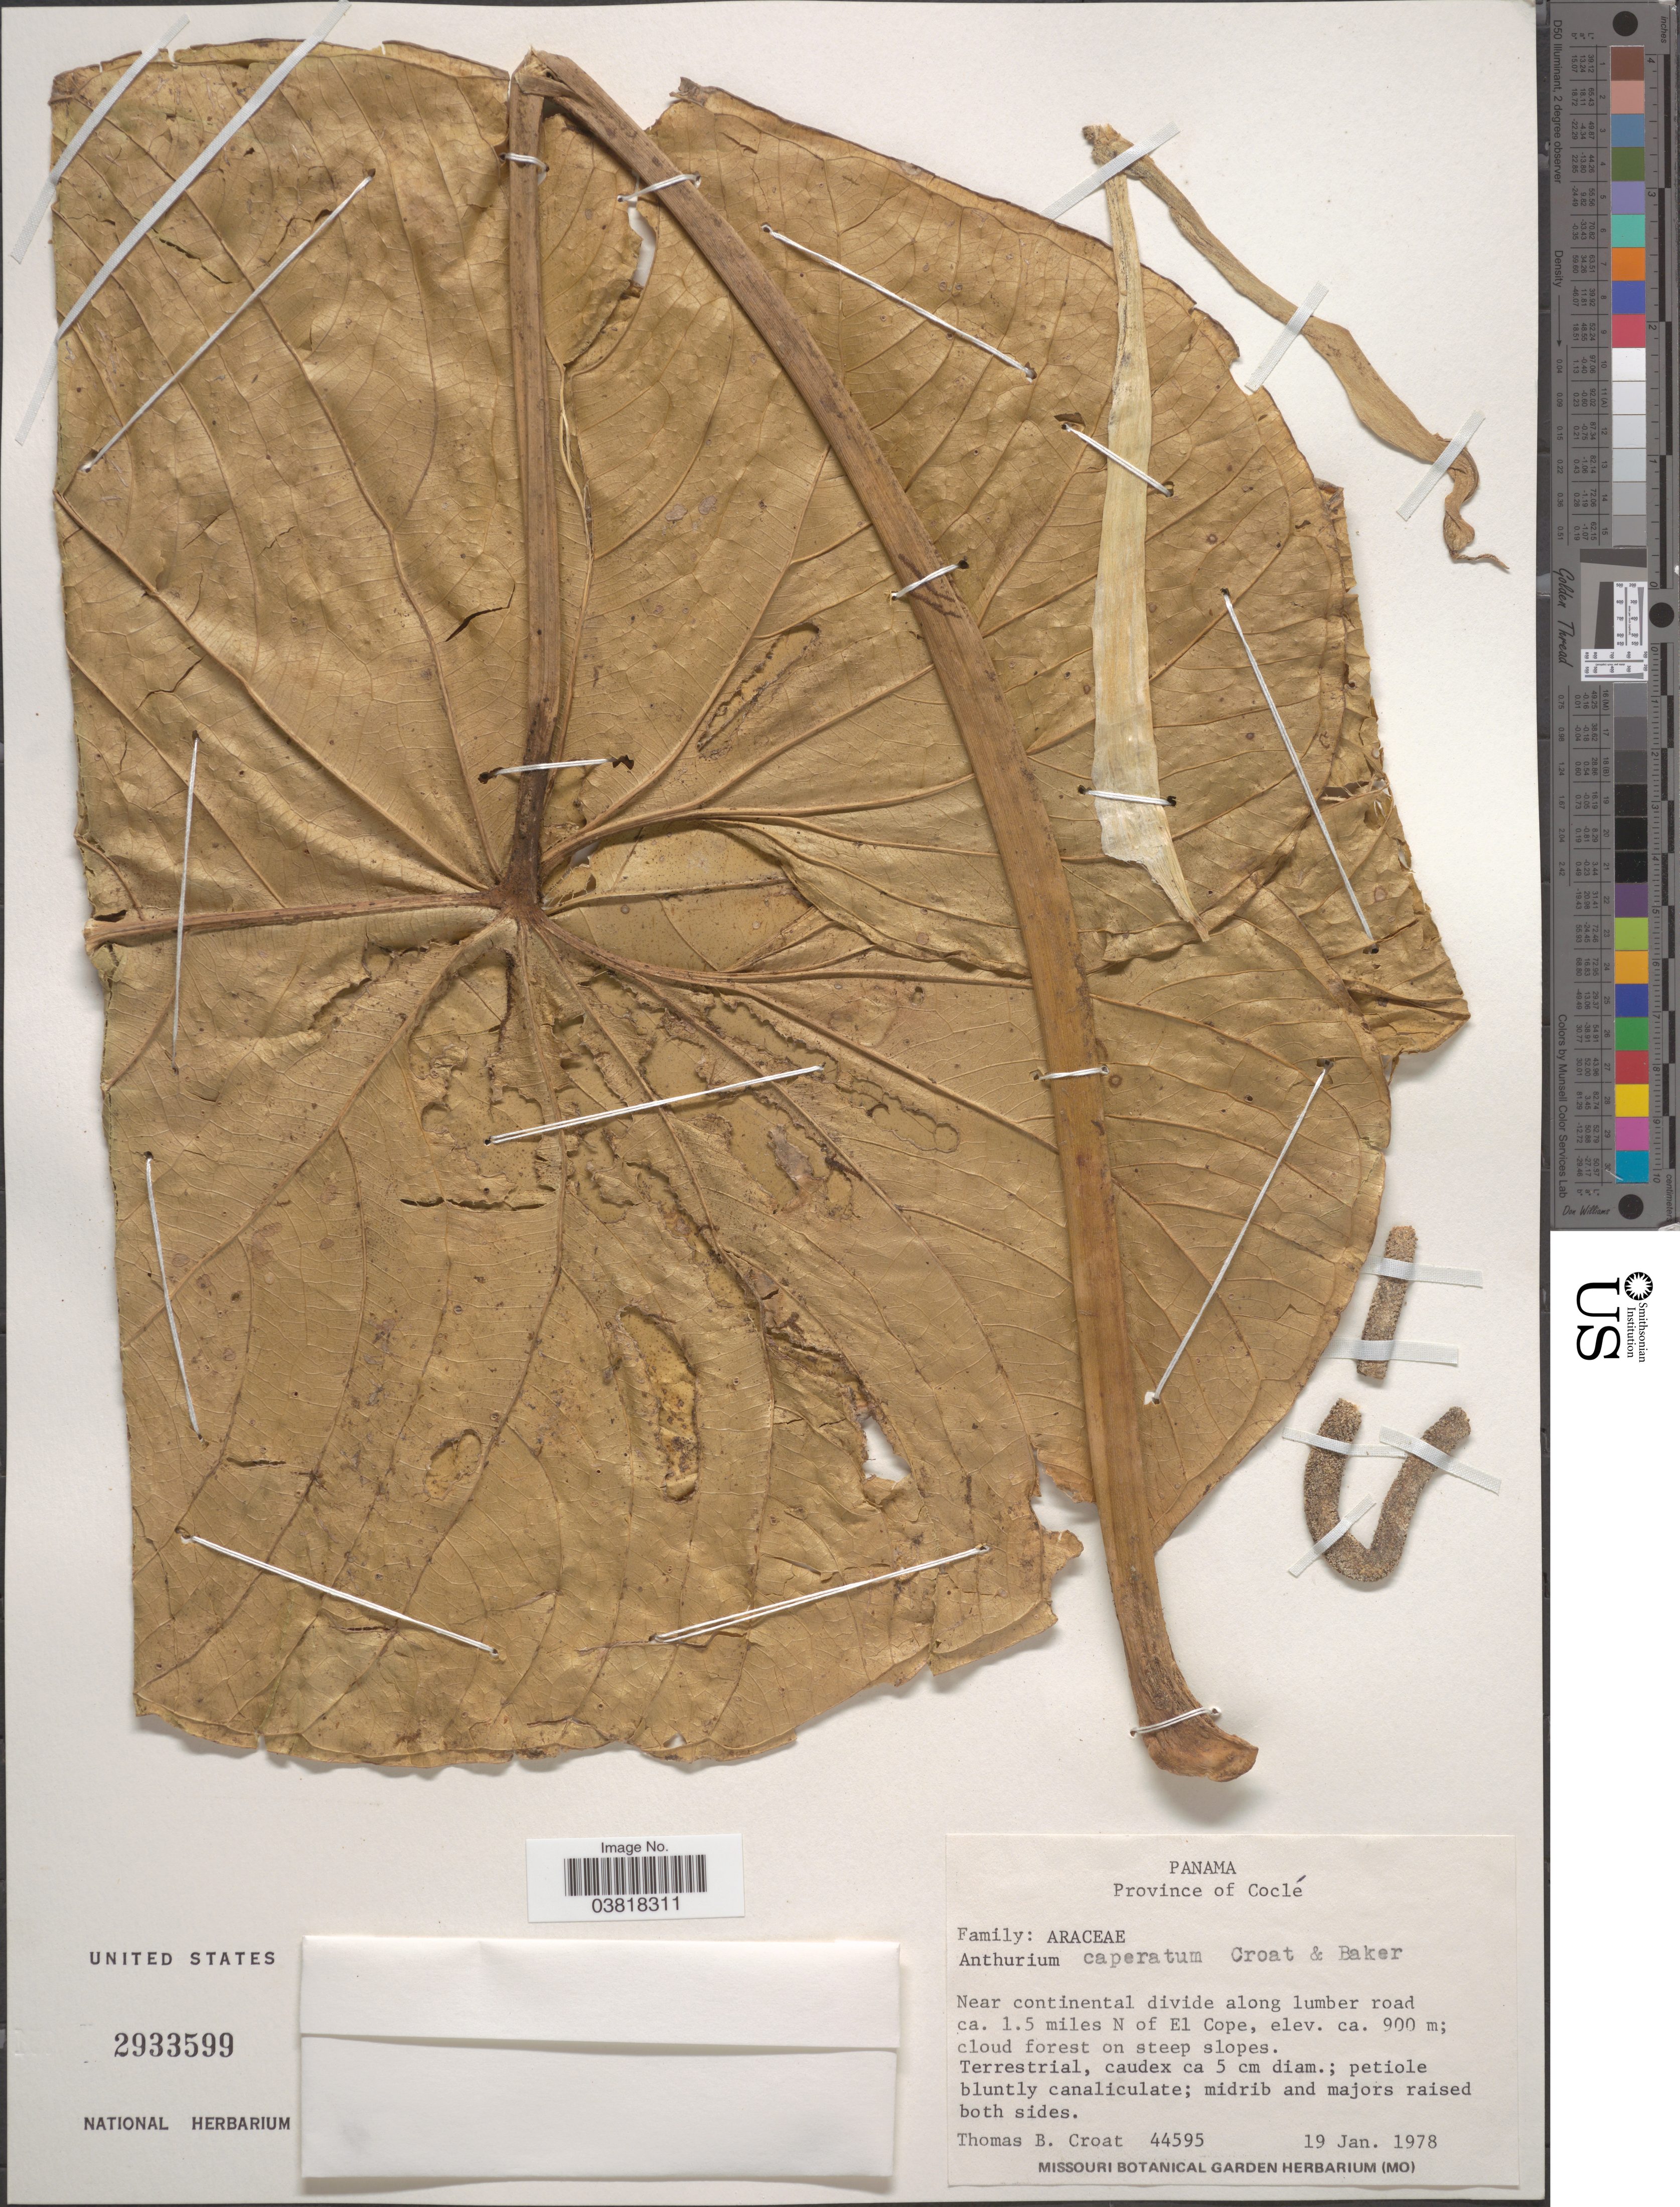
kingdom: Plantae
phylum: Tracheophyta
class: Liliopsida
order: Alismatales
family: Araceae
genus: Anthurium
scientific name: Anthurium caperatum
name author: Croat & R.A. Baker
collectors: T. B. Croat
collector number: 44595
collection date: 1978-01-19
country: Panama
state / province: Cocle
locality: Near continental divide along lumber road ca. 1.5 miles N of El Cope.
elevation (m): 900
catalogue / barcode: US 2933599